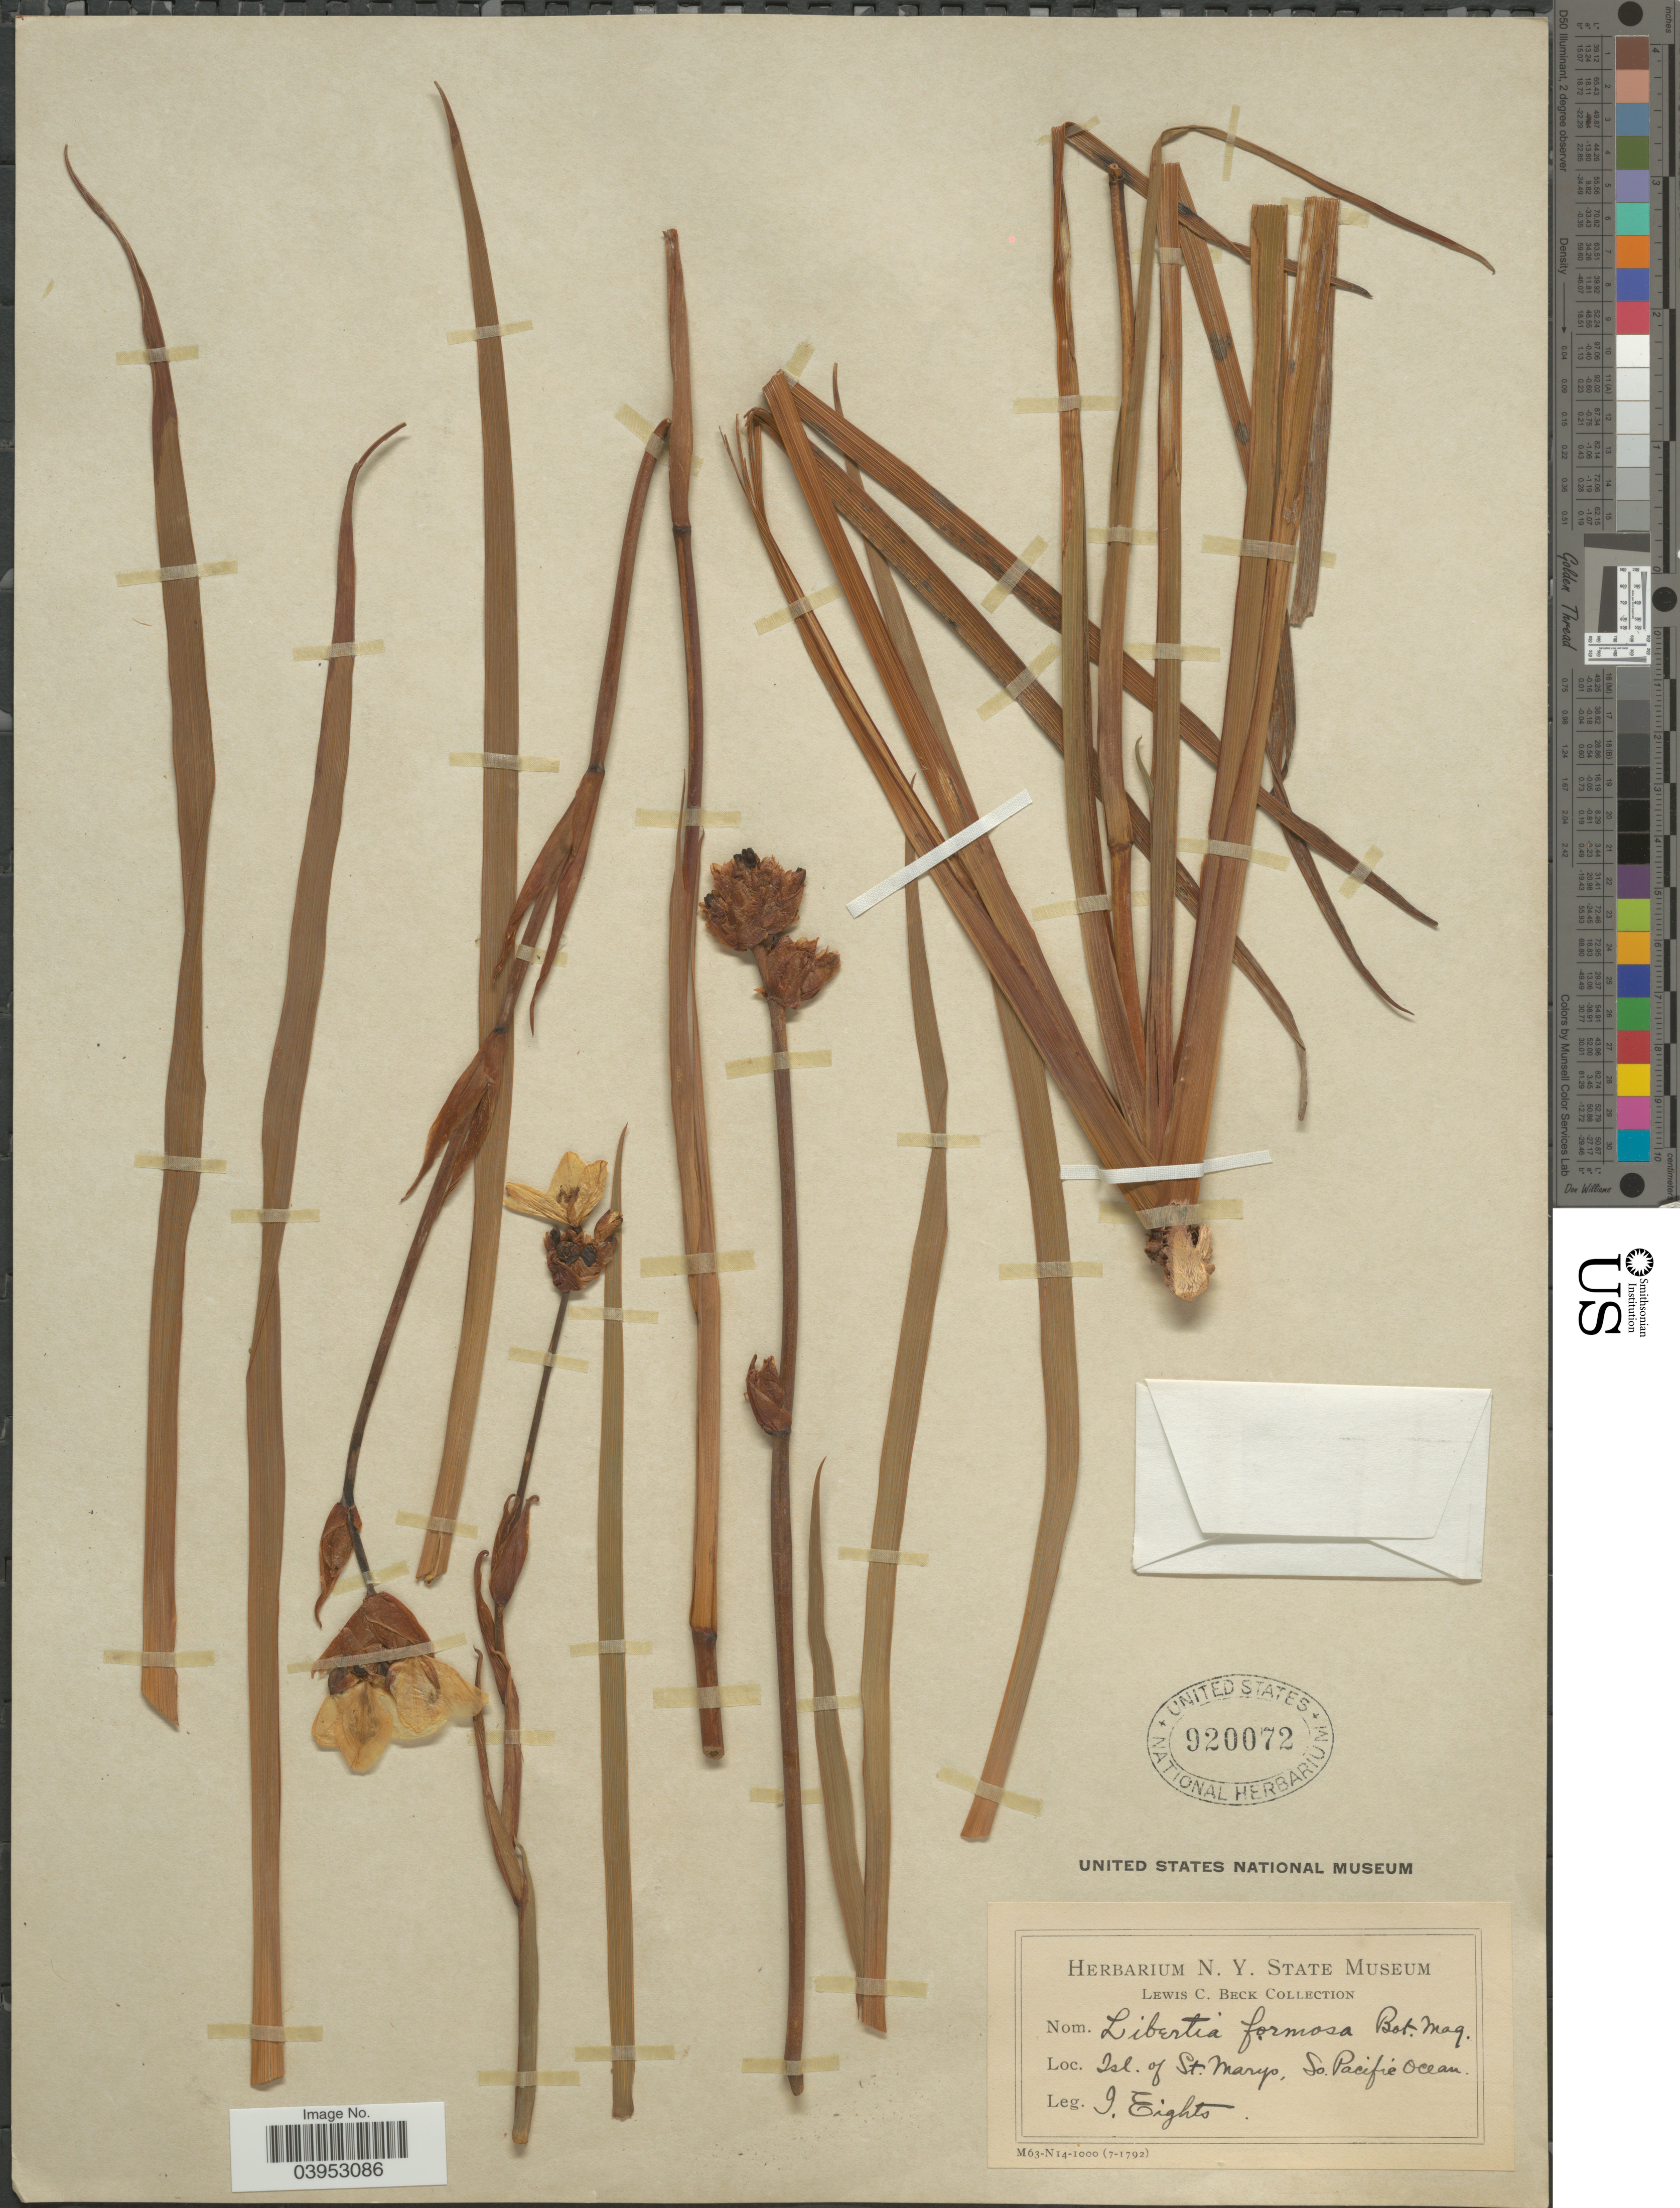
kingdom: Plantae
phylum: Tracheophyta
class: Liliopsida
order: Asparagales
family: Iridaceae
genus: Libertia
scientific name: Libertia chilensis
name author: (Molina) Gunckel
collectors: I. Eights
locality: Isl. of St. Marys, So. Pacific Ocean.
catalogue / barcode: US 920072